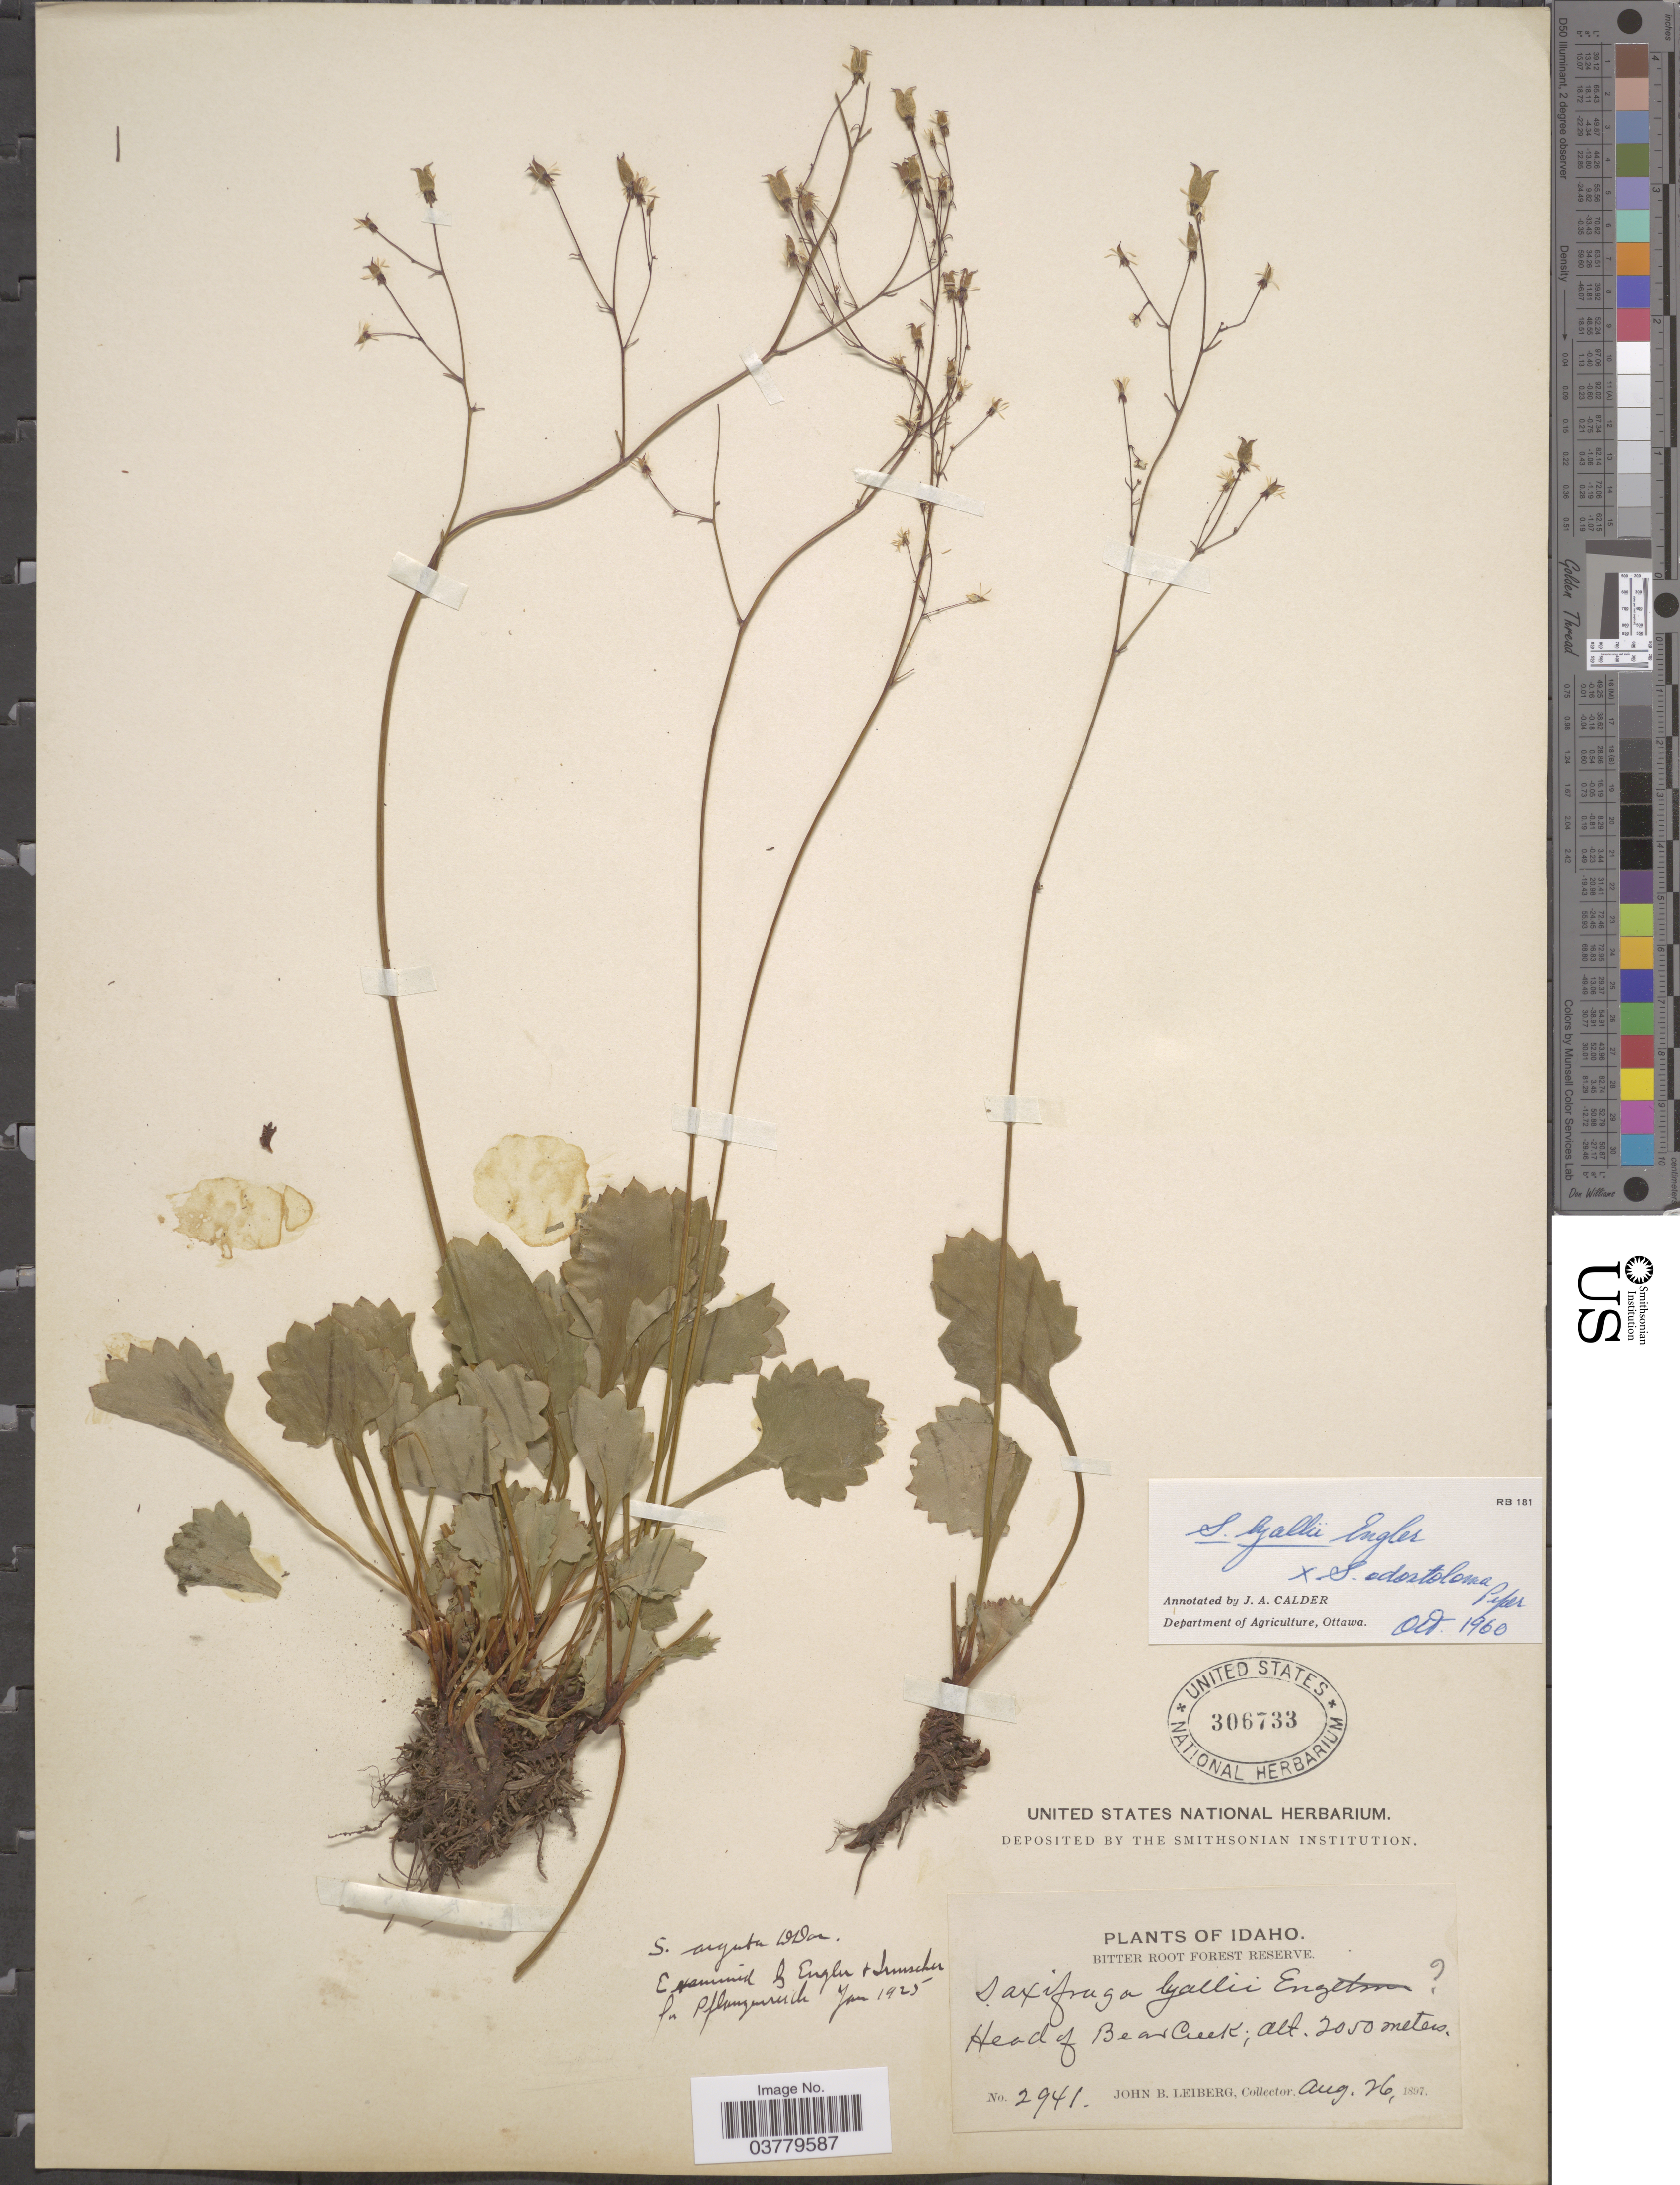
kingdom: Plantae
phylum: Tracheophyta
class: Magnoliopsida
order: Saxifragales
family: Saxifragaceae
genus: Micranthes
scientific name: Micranthes lyalii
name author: (Engl.) Small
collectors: J. B. Leiberg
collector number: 2941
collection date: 1897-08-26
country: United States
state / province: Idaho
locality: Bitter Root Forest Reserve. Head of Bear Creek.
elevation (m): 2050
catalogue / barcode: US 306733